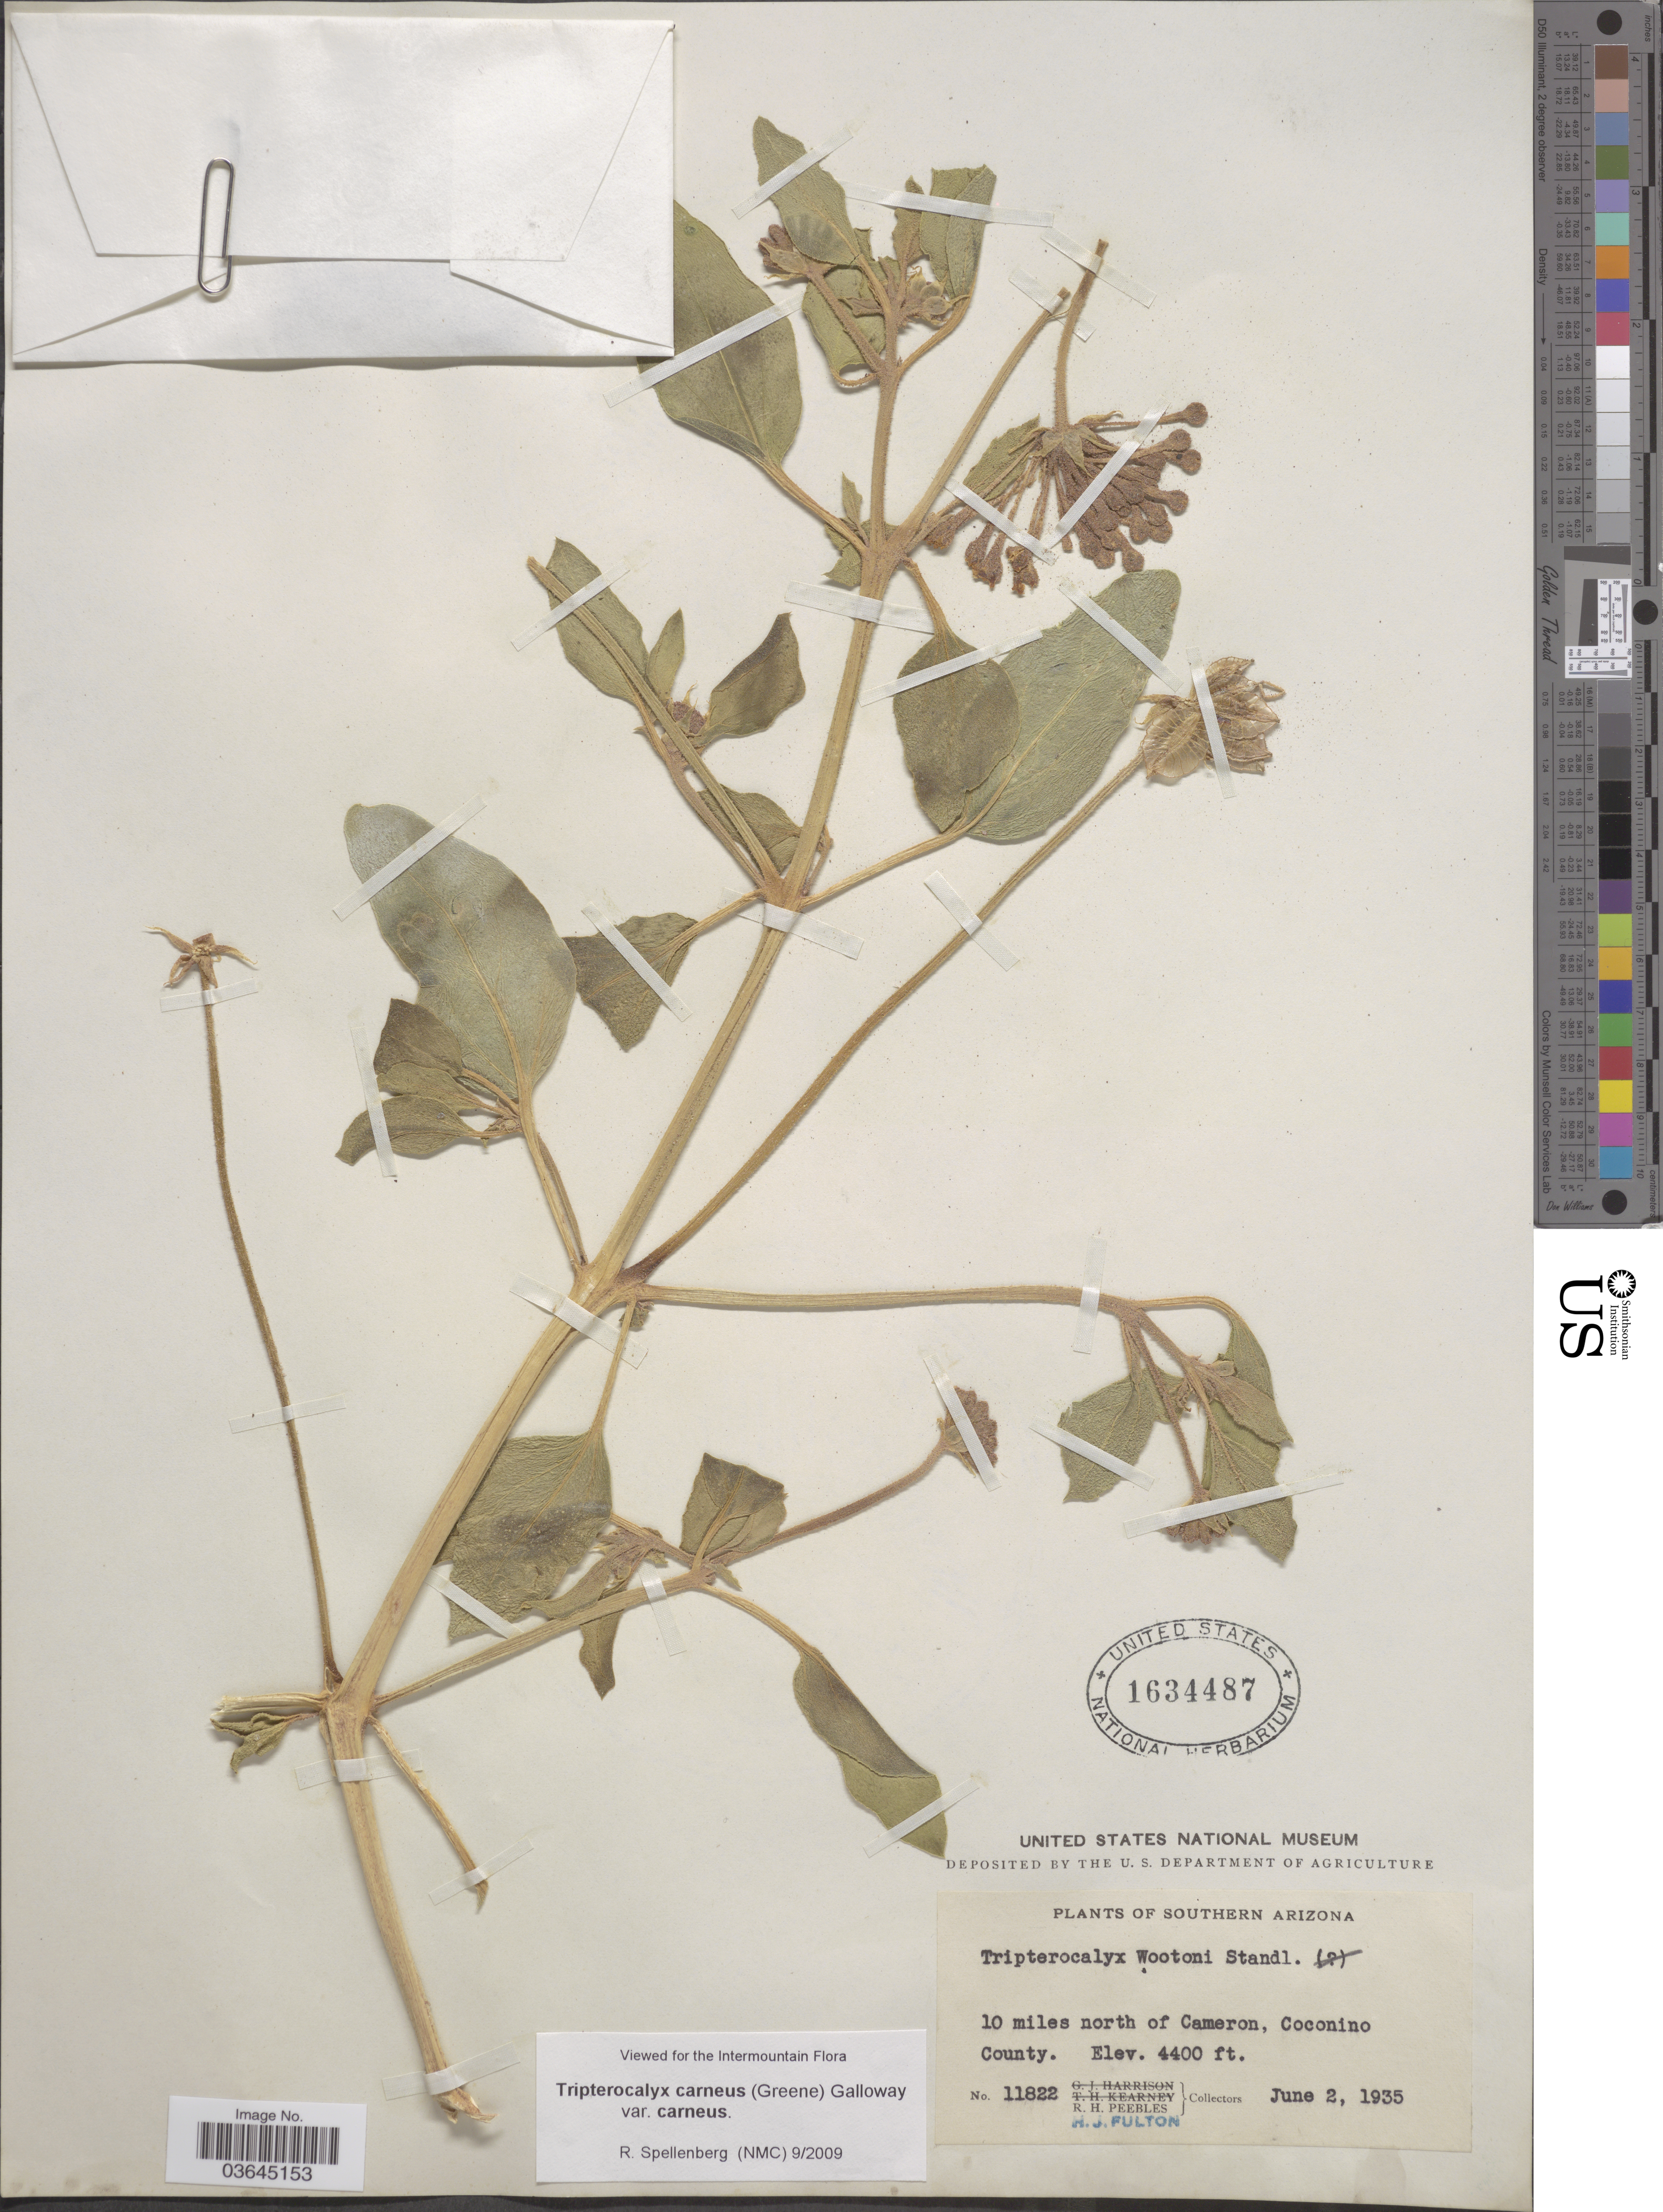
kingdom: Plantae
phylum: Tracheophyta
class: Magnoliopsida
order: Caryophyllales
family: Nyctaginaceae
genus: Tripterocalyx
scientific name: Tripterocalyx carneus var. carneus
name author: (Greene) L.A. Galloway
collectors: R. H. Peebles & H. Fulton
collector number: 11822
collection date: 1935-06-02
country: United States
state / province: Arizona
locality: Southern Arizona. 10 miles north of Cameron, Coconino County.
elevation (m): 1341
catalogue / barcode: US 1634487